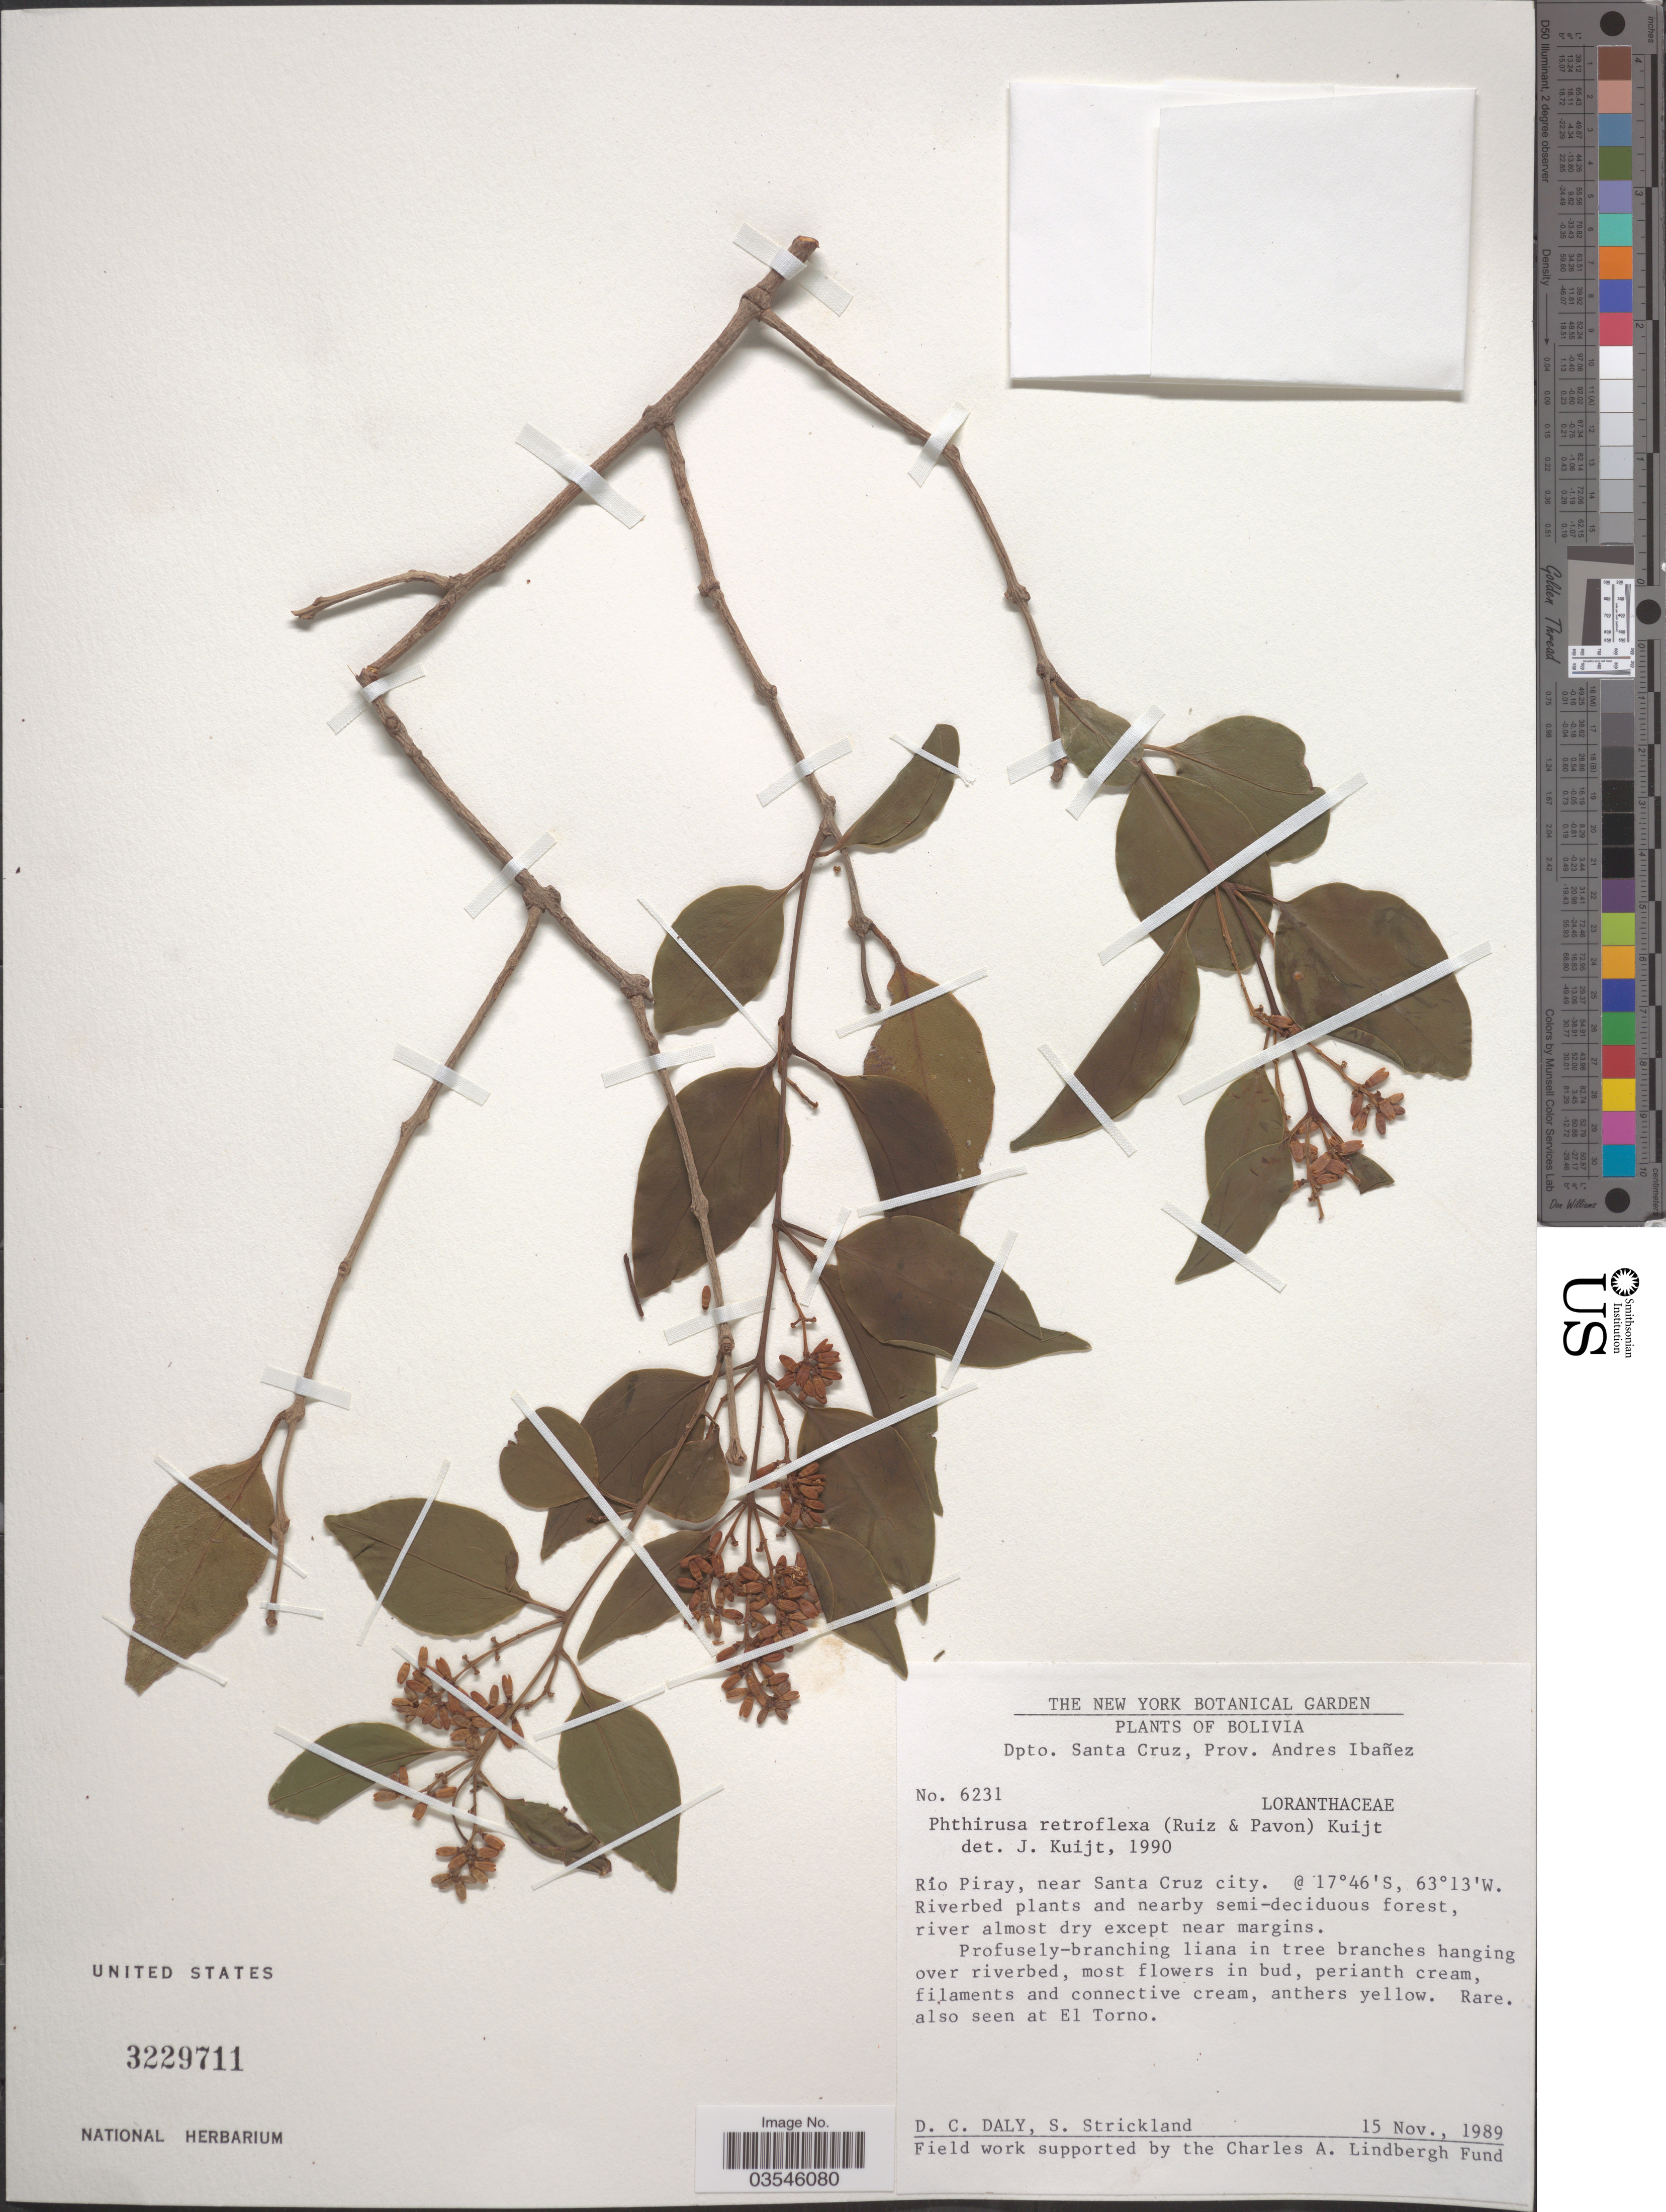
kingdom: Plantae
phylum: Tracheophyta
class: Magnoliopsida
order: Santalales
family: Loranthaceae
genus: Phthirusa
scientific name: Phthirusa retroflexa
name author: (Ruiz & Pav.) Kuijt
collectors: D. C. Daly & S. Strickland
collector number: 6231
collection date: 1989-11-15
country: Bolivia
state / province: Santa Cruz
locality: Dpto. Santa Cruz, Prov. Andres Ibañez. Río Piray, near Santa Cruz city.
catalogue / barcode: US 3229711